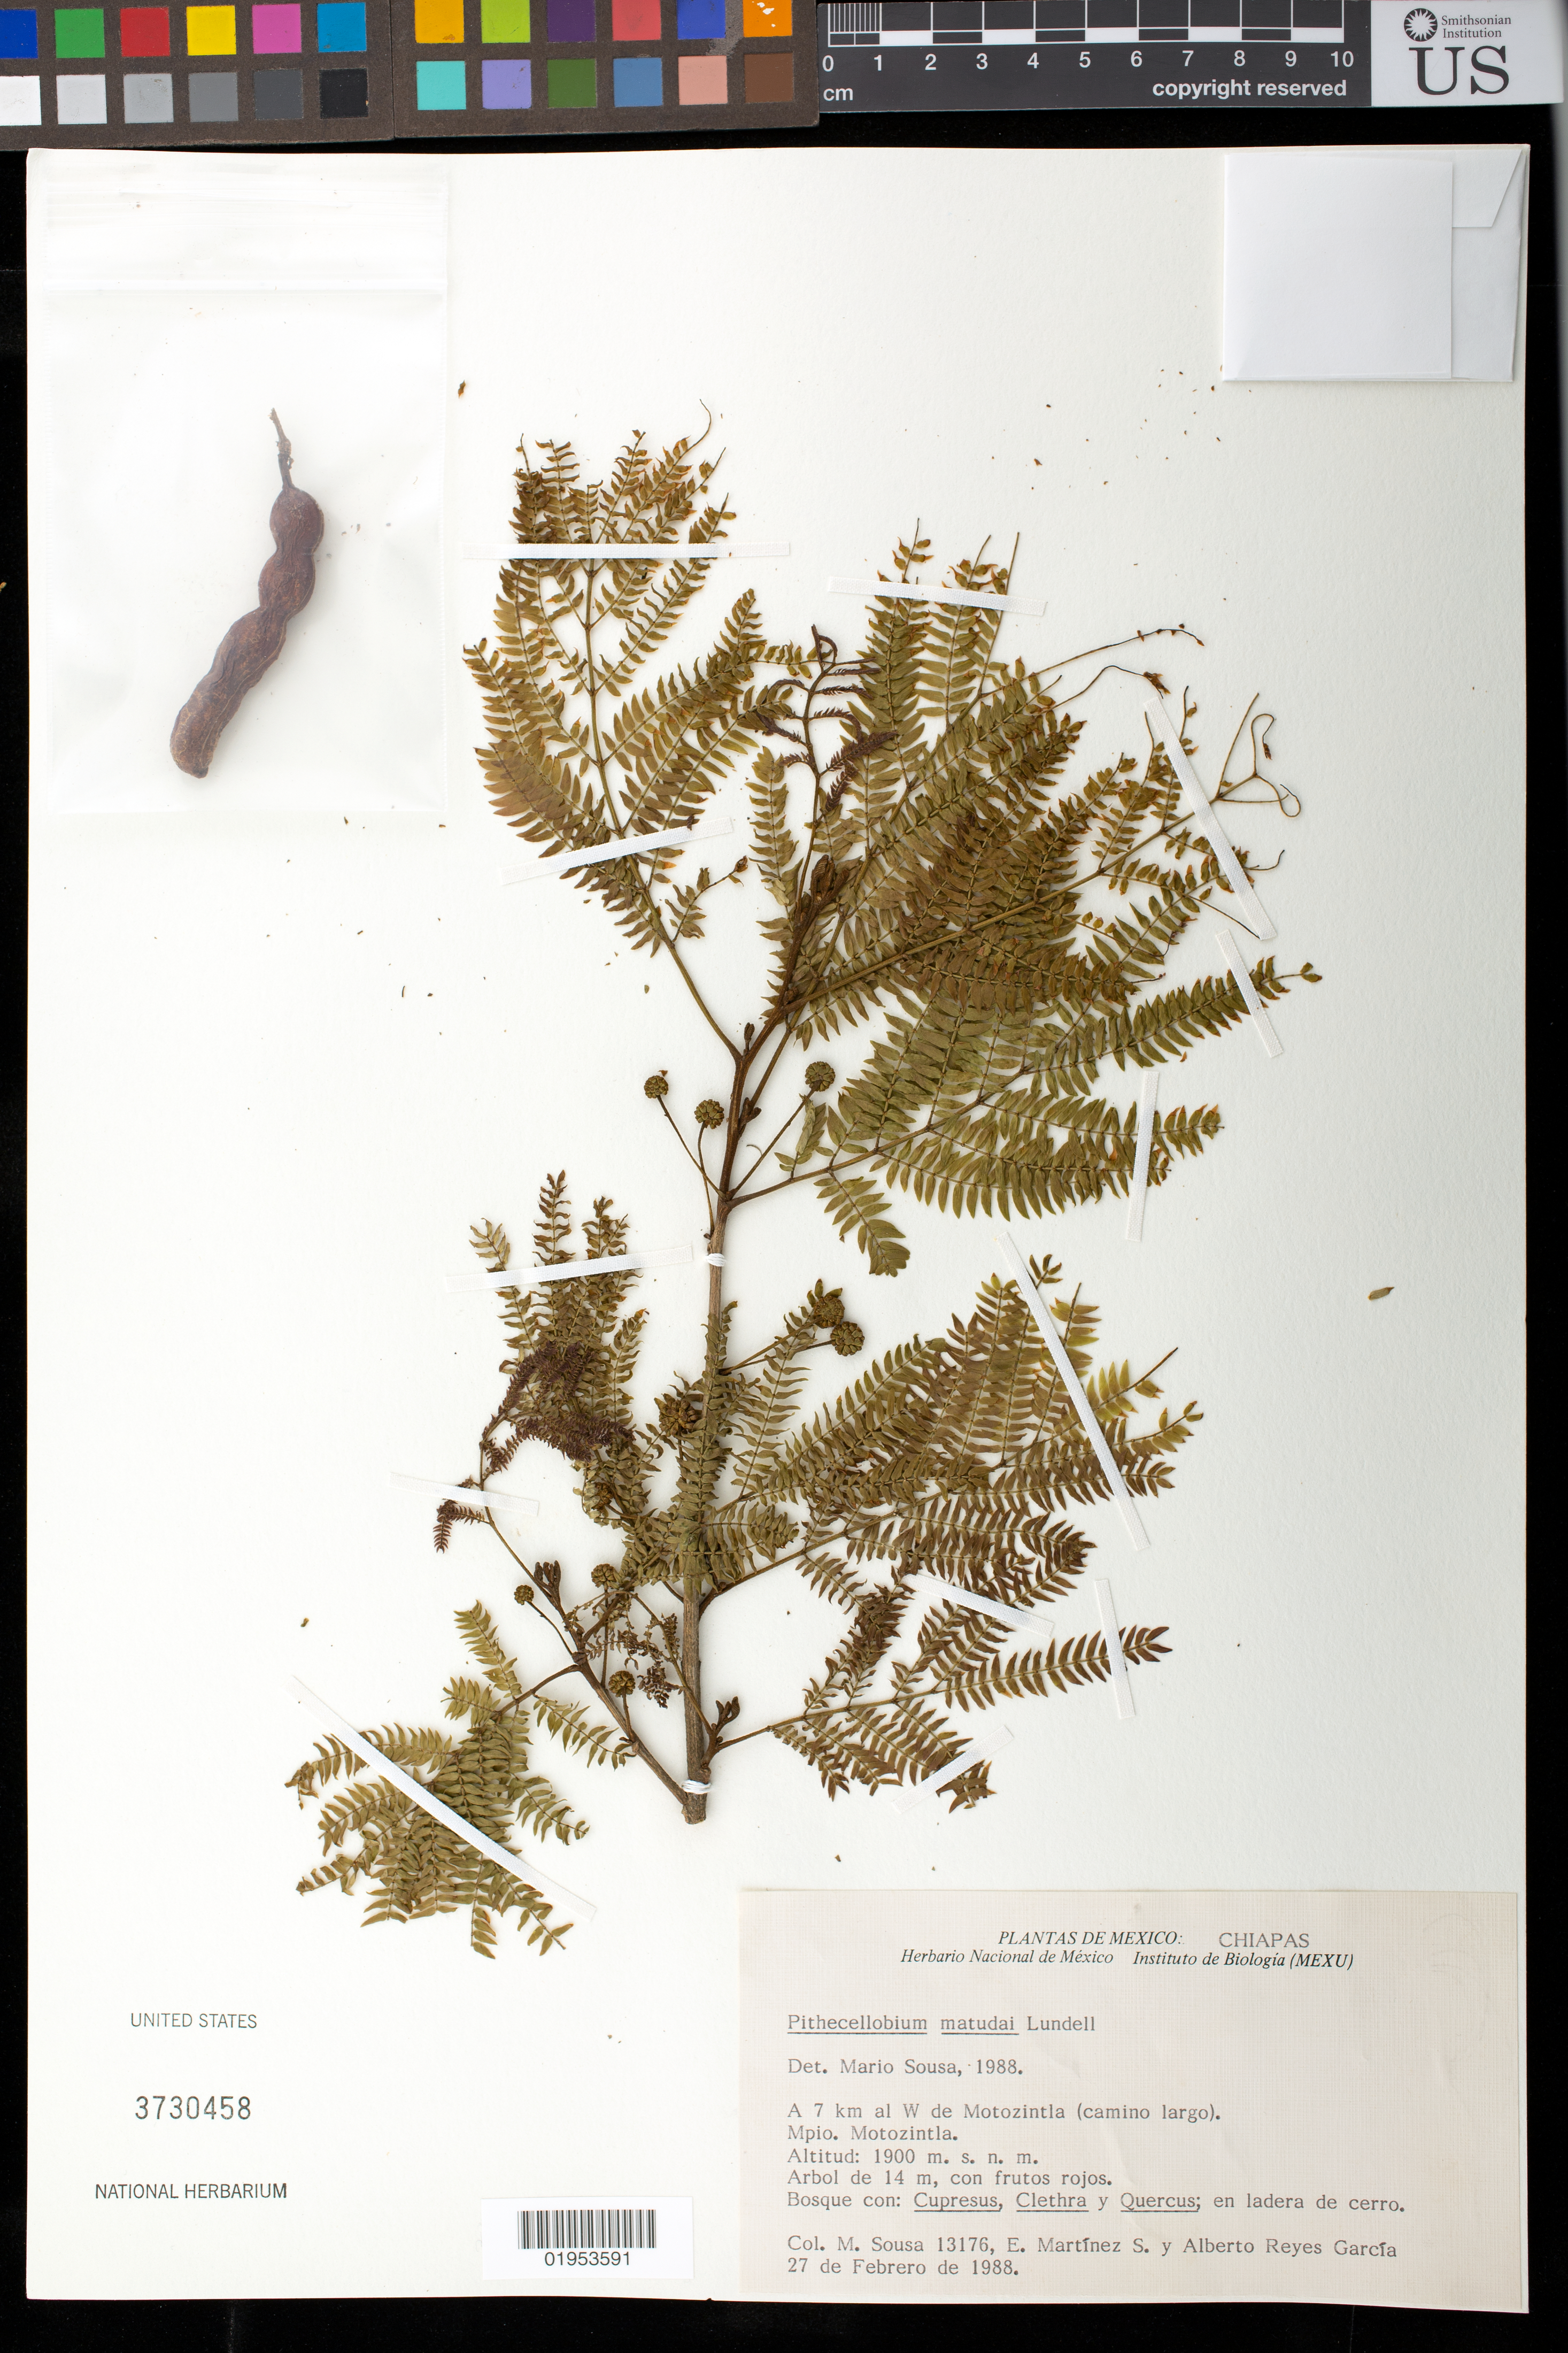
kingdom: Plantae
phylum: Tracheophyta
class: Magnoliopsida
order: Fabales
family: Fabaceae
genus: Pithecellobium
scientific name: Pithecellobium matudai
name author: Lundell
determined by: Sousa S., Mario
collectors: M. Sousa S., E. M. Martínez S. & A. Reyes G.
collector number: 13176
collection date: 1988-02-27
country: Mexico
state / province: Chiapas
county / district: Motozintla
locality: a 7 km al W de Motozintla (camino largo)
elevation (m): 1900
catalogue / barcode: US 3730458